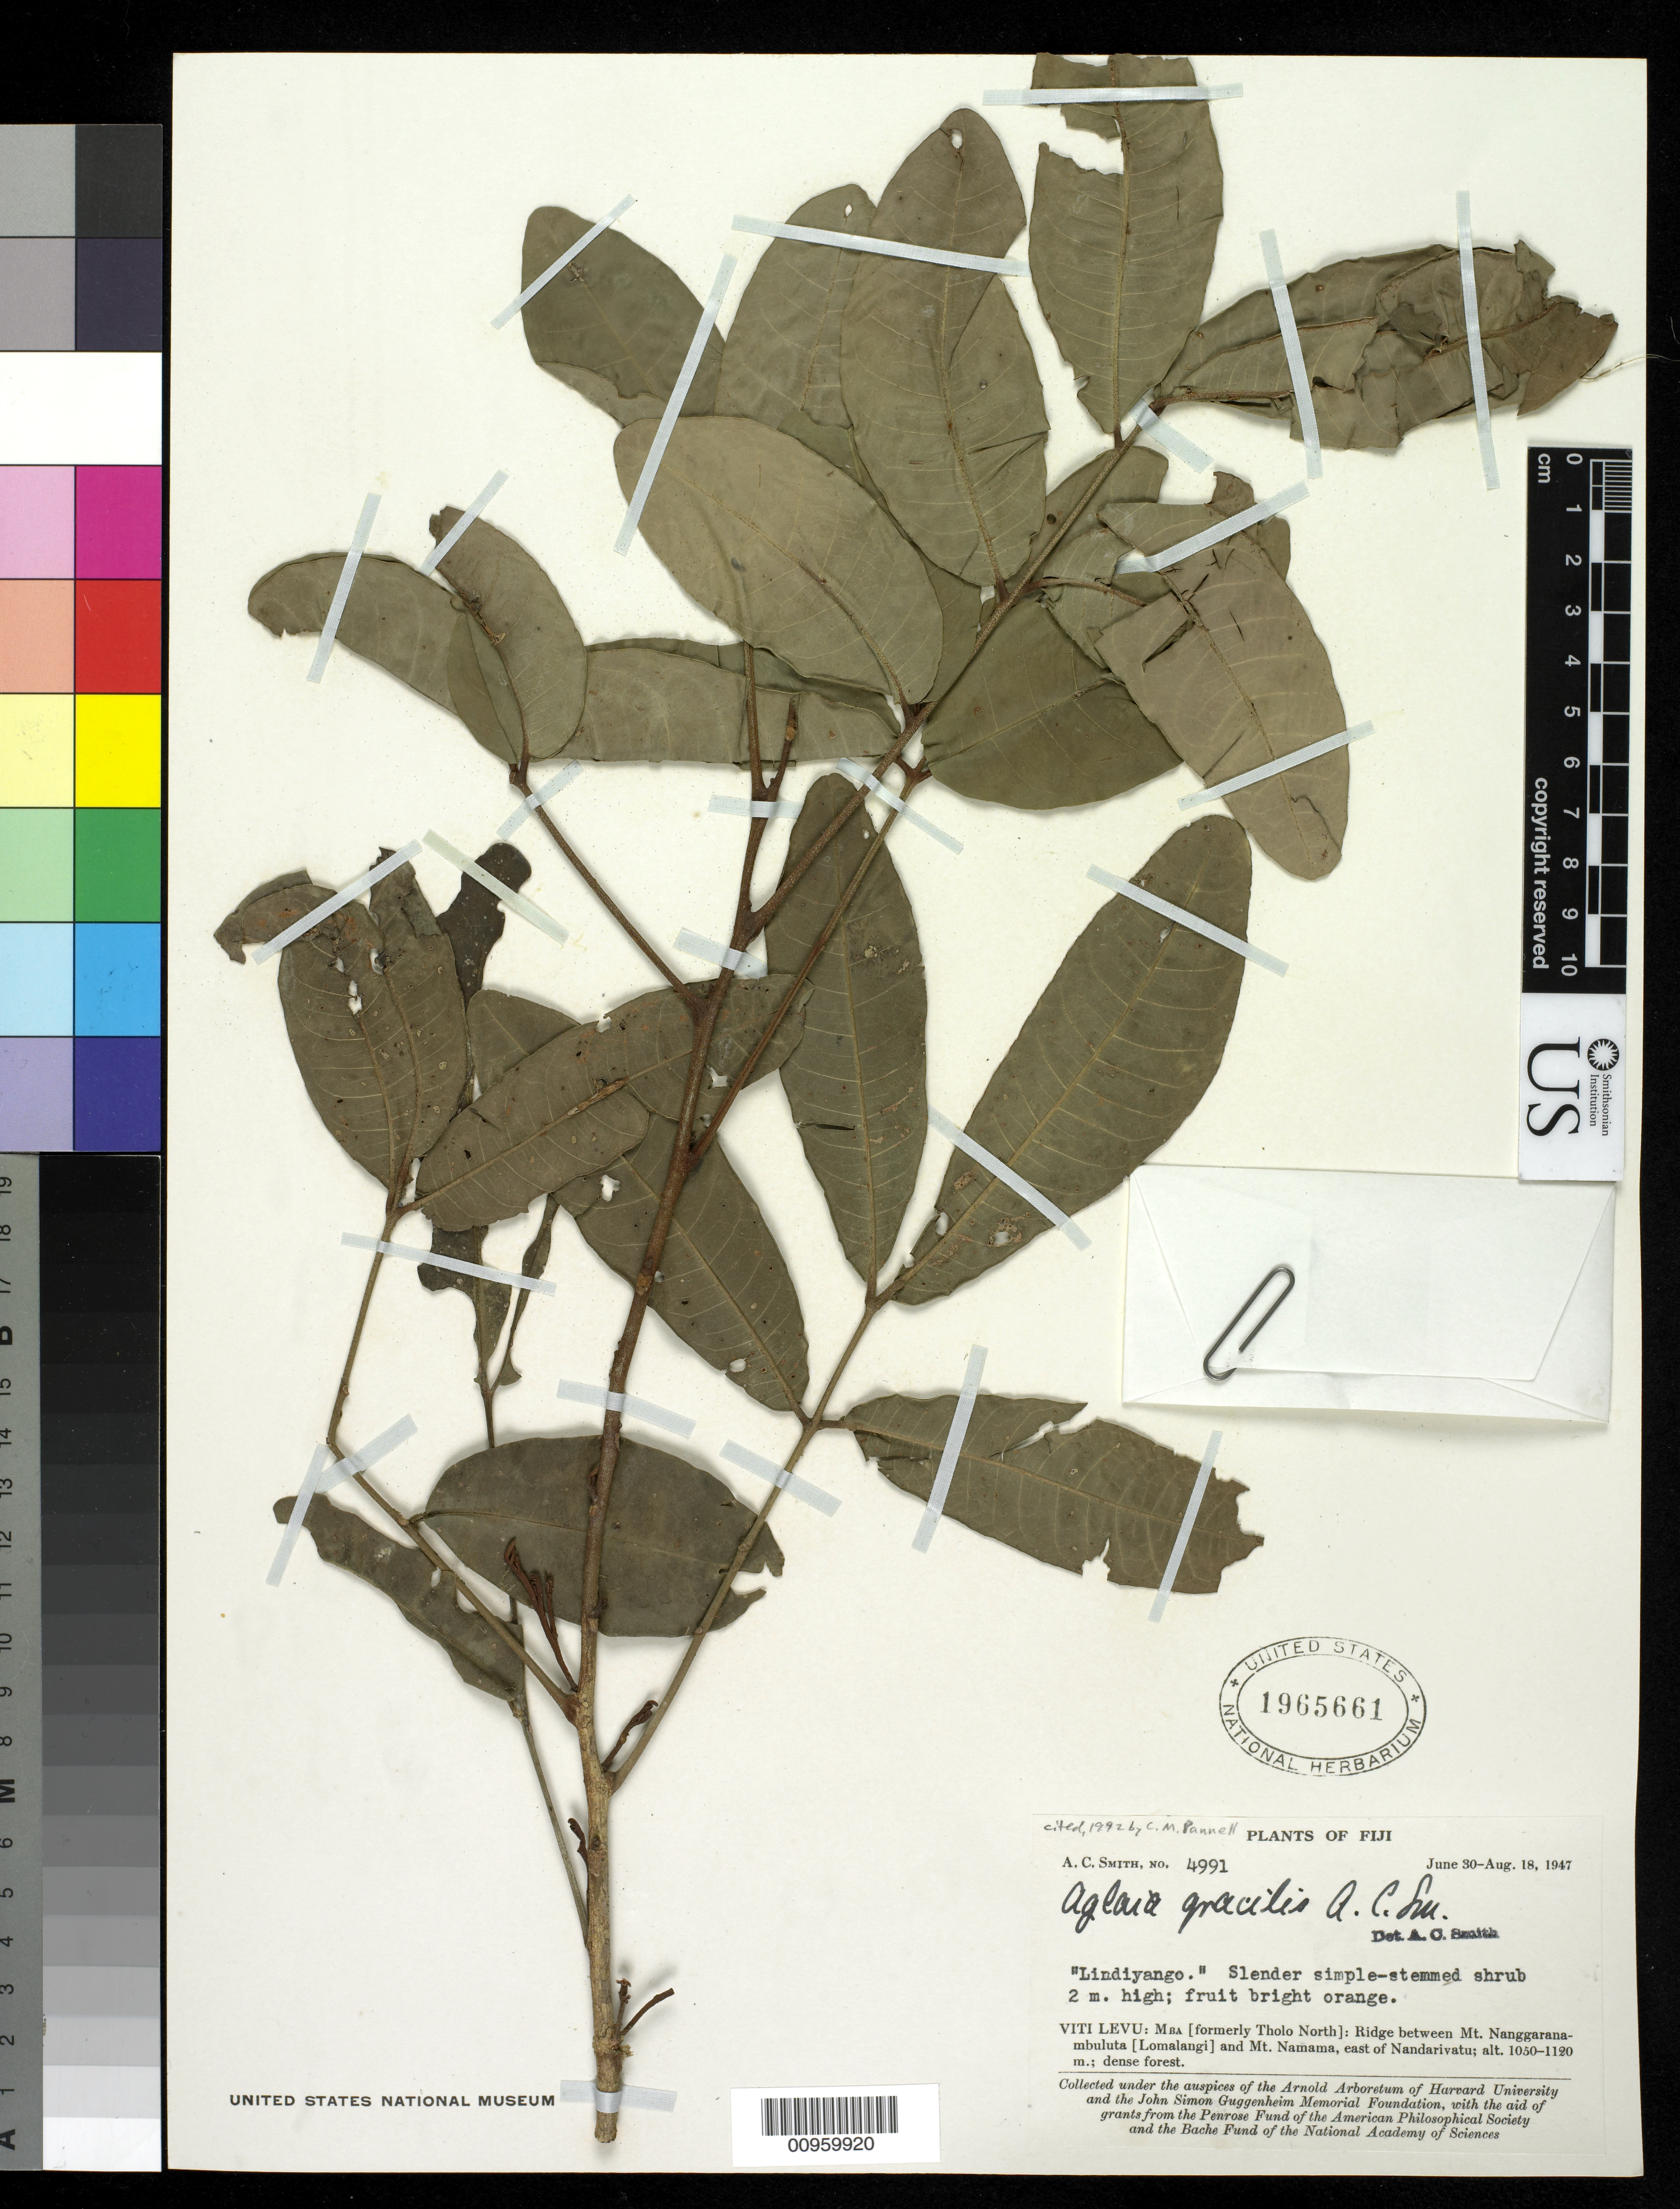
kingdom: Plantae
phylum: Tracheophyta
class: Magnoliopsida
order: Sapindales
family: Meliaceae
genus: Aglaia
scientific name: Aglaia gracilis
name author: A.C. Sm.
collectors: C. A. Smith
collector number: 4991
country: Fiji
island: Viti Levu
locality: Mba (formerly Tholo North): Ridge between Mt. Nanggaranambuluta [Lomalangi] and Mt. Lamama, E of Nandarivatu; dense forest.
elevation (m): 1050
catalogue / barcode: US 1965661